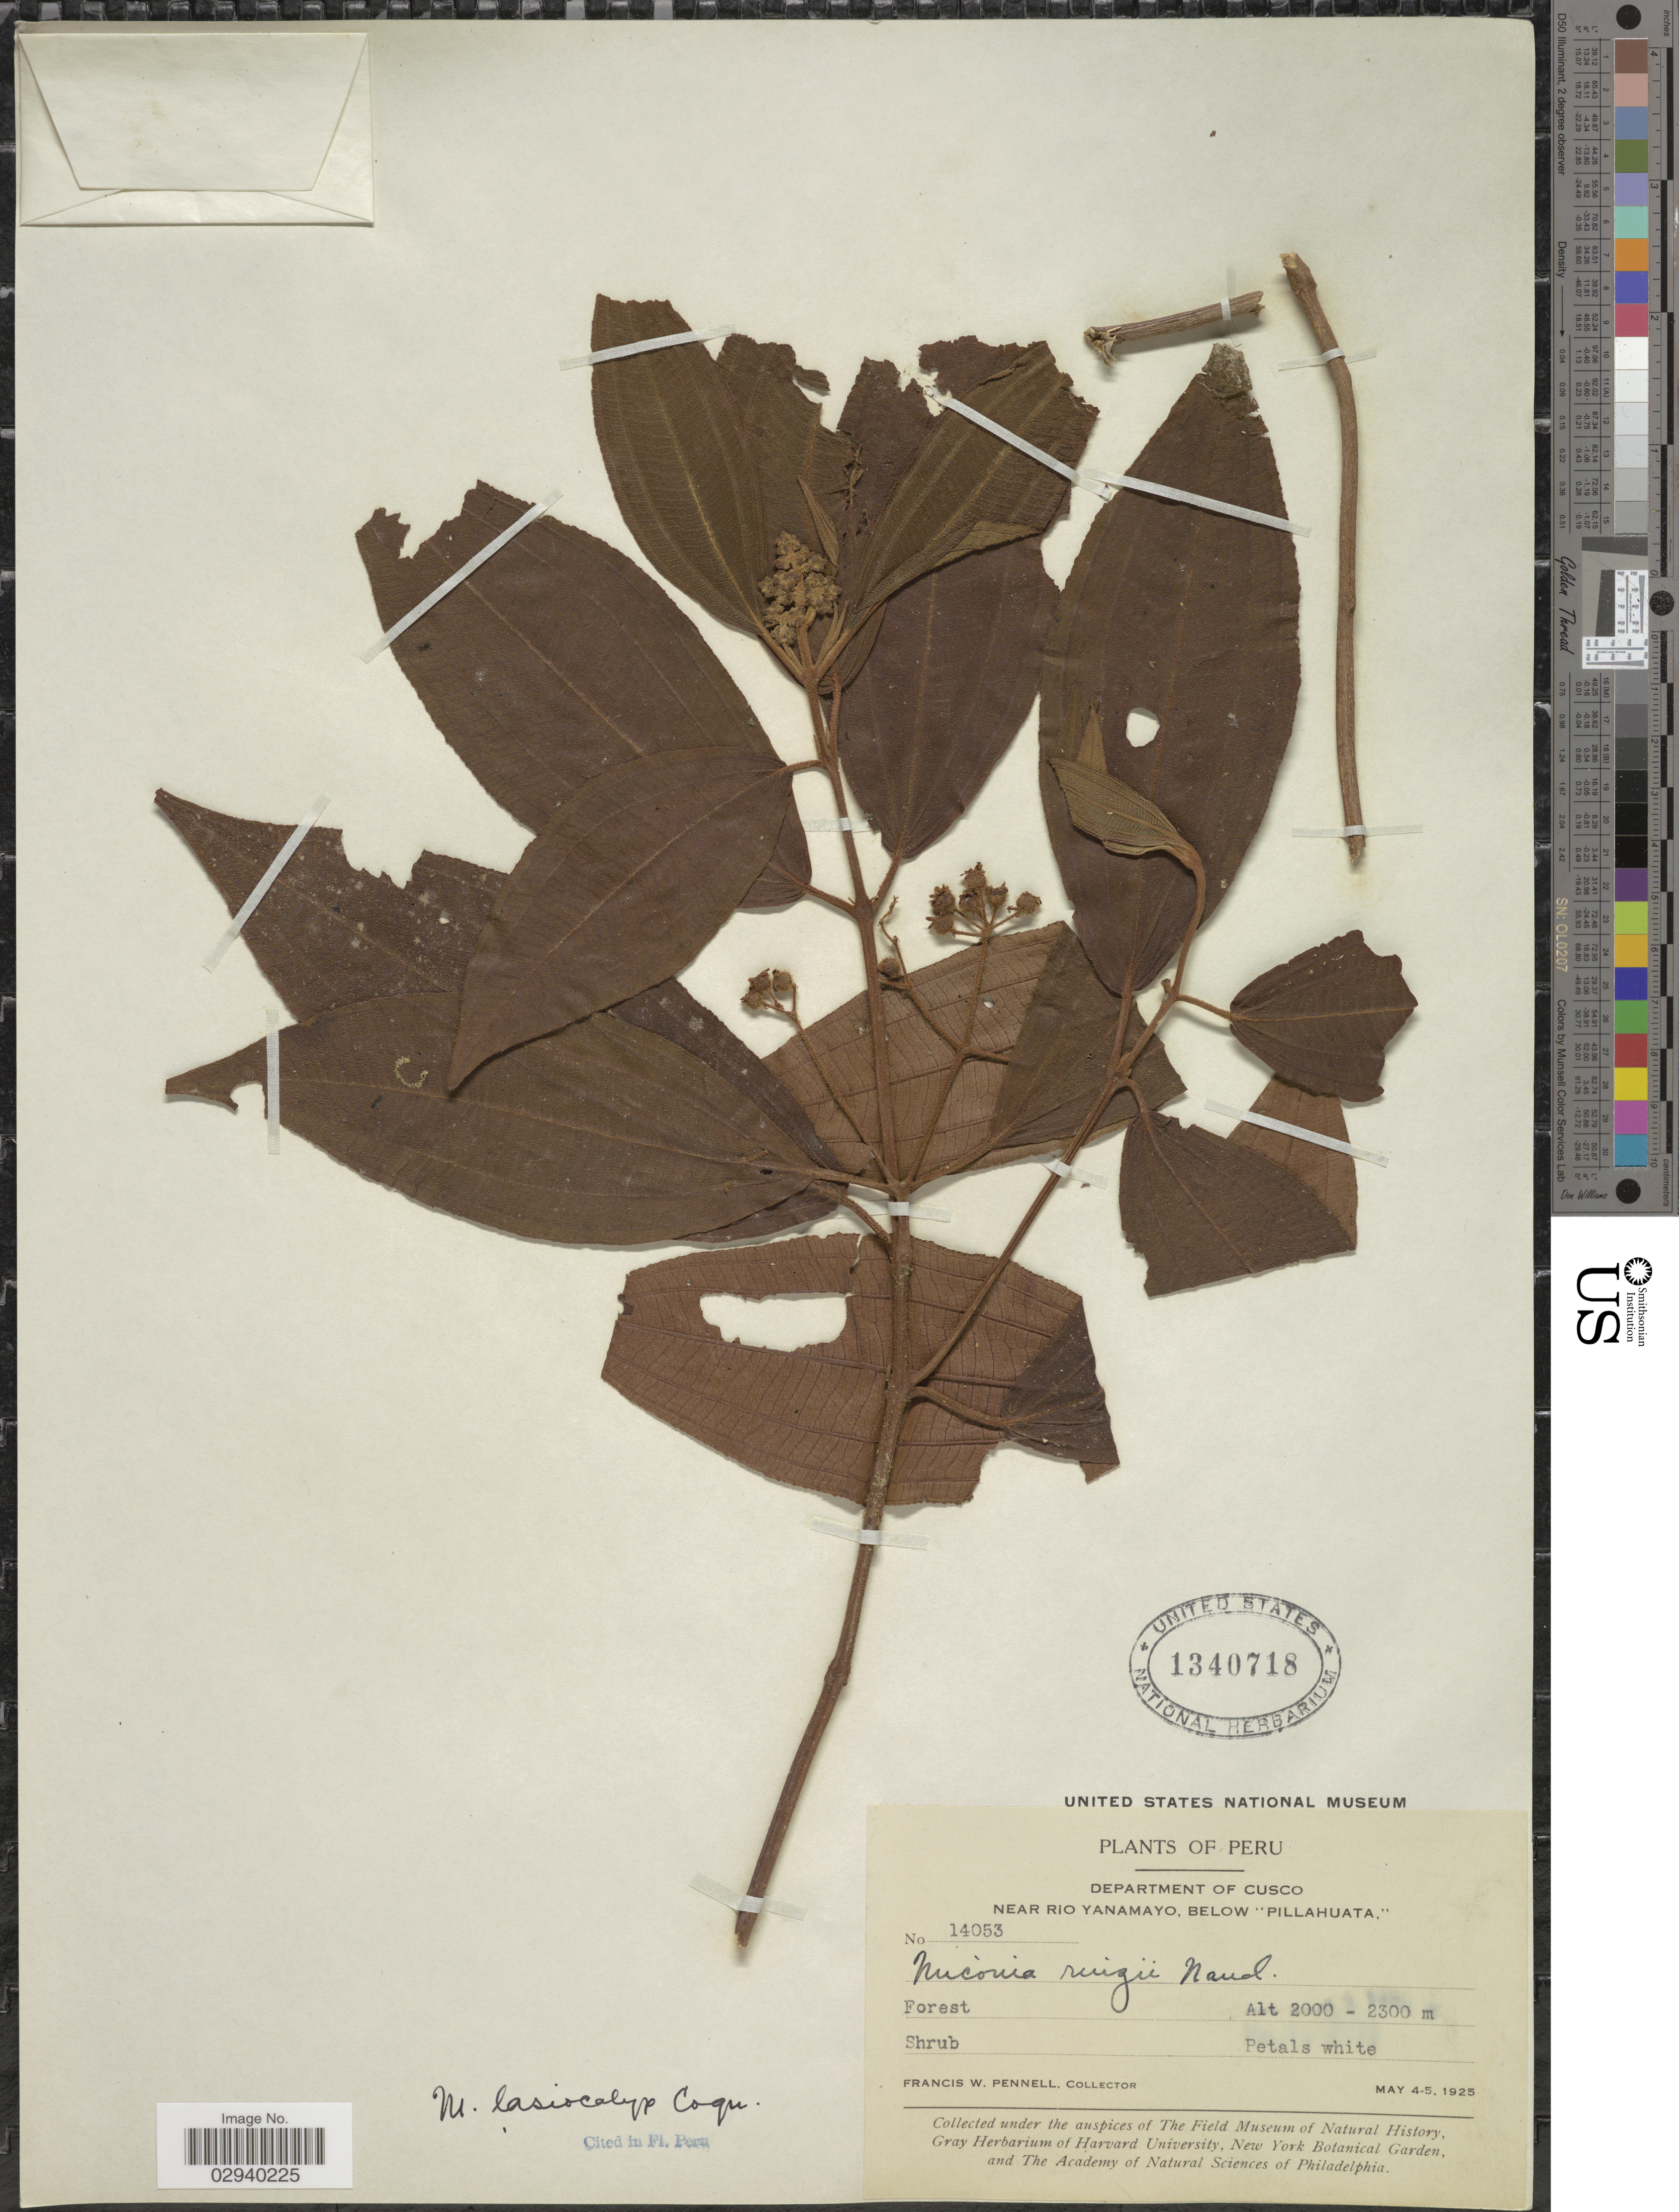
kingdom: Plantae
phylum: Tracheophyta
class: Magnoliopsida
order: Myrtales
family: Melastomataceae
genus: Miconia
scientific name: Miconia lasiocalyx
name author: Cogn.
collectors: F. W. Pennell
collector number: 14053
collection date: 1925-05-04/1925-05-05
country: Peru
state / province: Cusco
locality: Department of Cusco, near Rio Yanamayo, below "Pillahuata".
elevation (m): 2000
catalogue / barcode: US 1340718